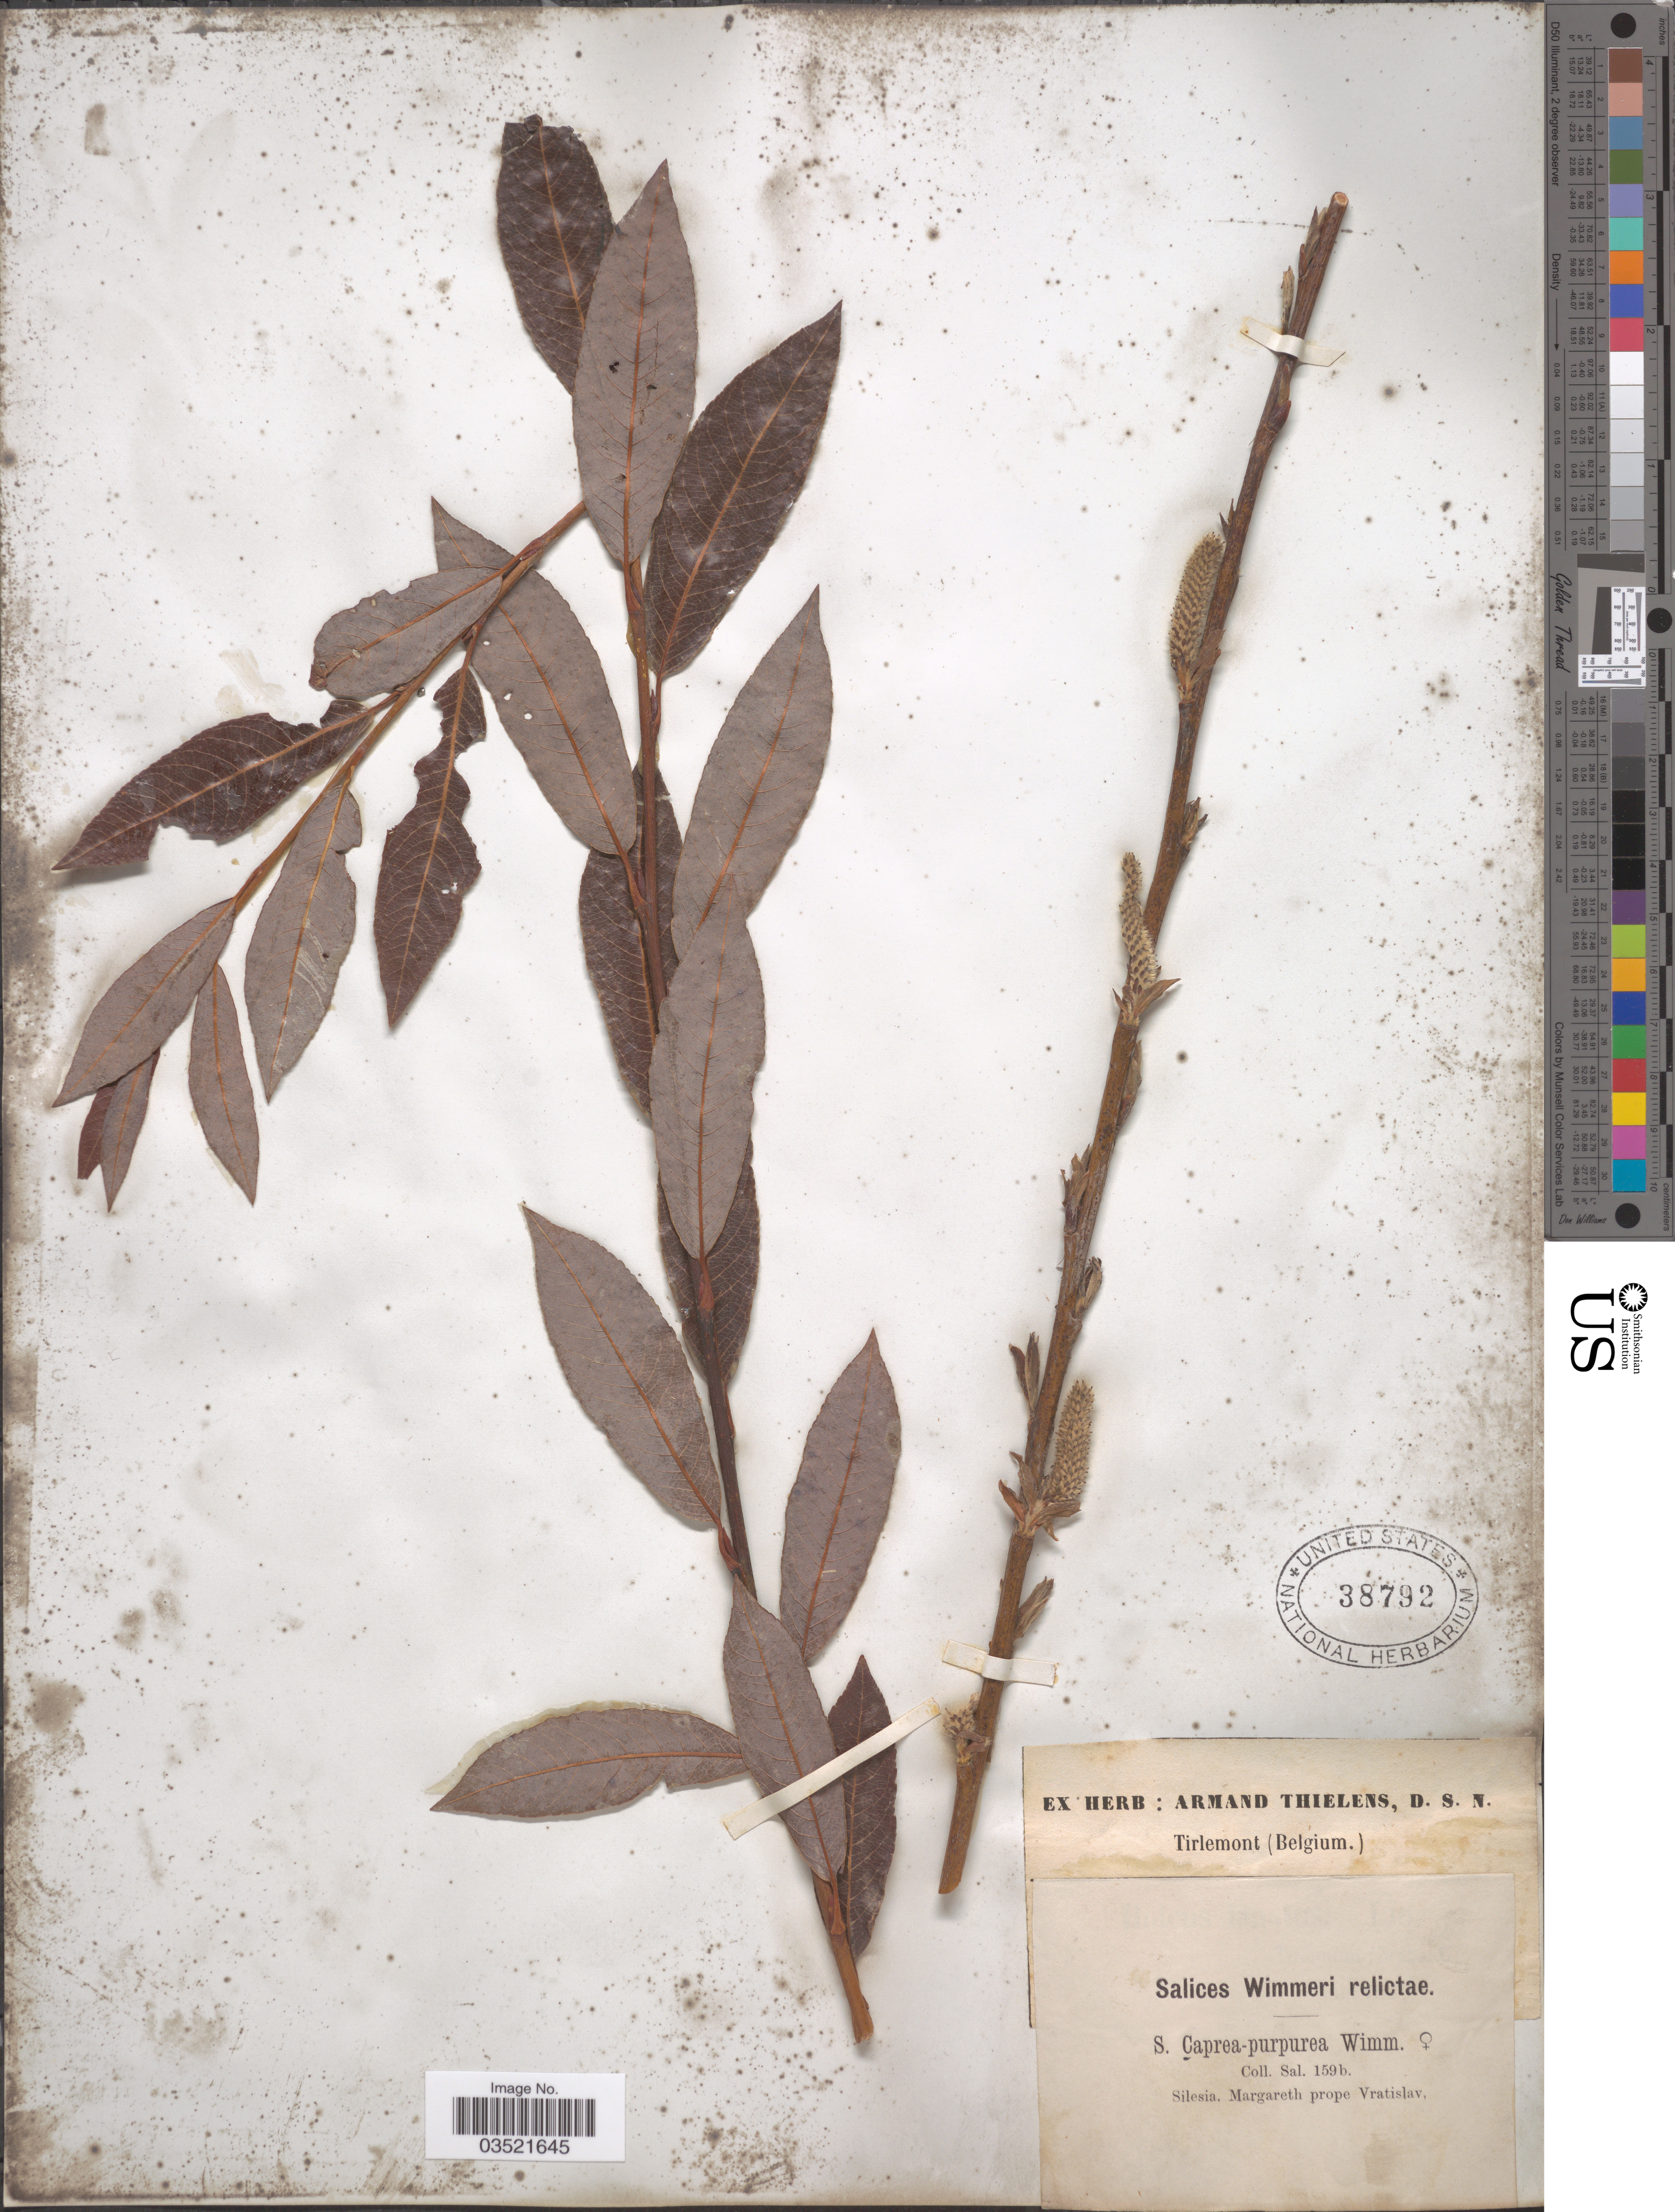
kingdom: Plantae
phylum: Tracheophyta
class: Magnoliopsida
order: Malpighiales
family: Salicaceae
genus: Salix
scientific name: Salix caprea x S. purpurea L.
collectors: ex herb. Armand Thielens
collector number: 159b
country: Poland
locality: Silesia, Margareth prope Vratislav.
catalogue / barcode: US 38792